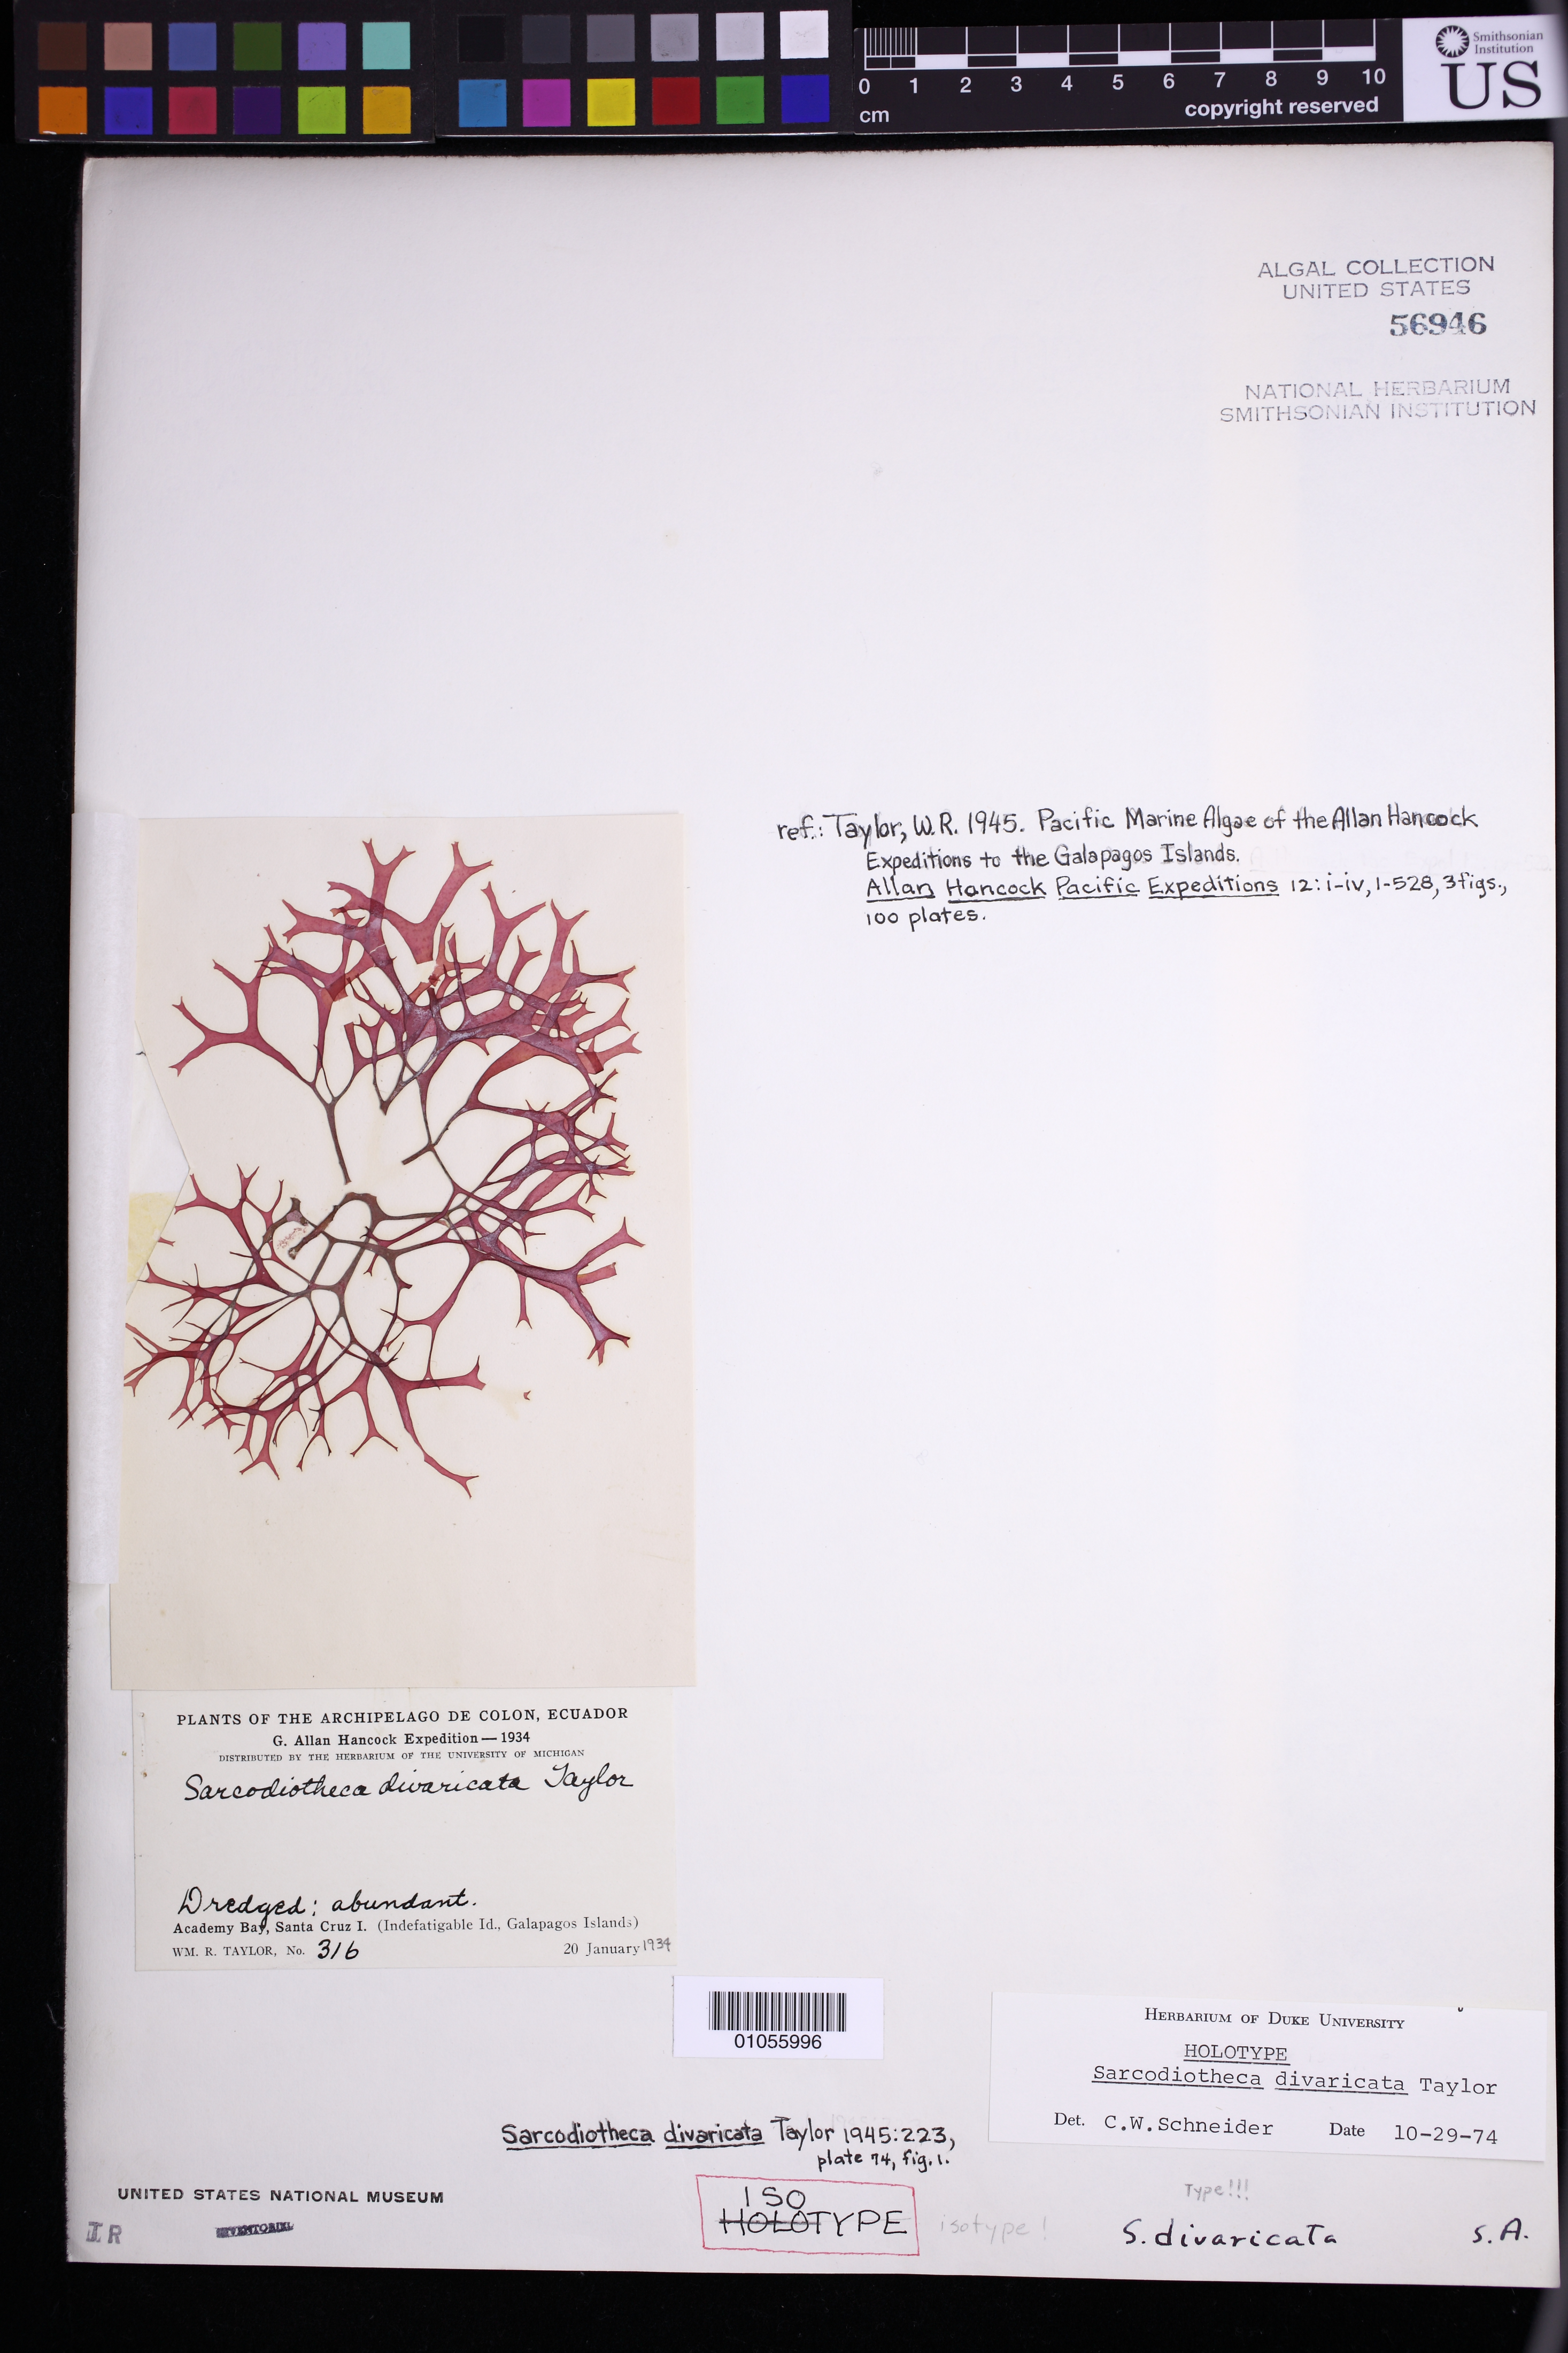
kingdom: Plantae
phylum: Rhodophyta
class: Florideophyceae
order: Gigartinales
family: Solieriaceae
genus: Sarcodiotheca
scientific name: Sarcodiotheca divaricata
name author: W.R. Taylor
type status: Isotype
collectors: W. R. Taylor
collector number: WRT 34-316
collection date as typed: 20 Jan 1934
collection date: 1934-01-20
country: Ecuador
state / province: Colón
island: Santa Cruz [Indefatigable, Chaves]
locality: Academy Bay.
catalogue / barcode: US 56946